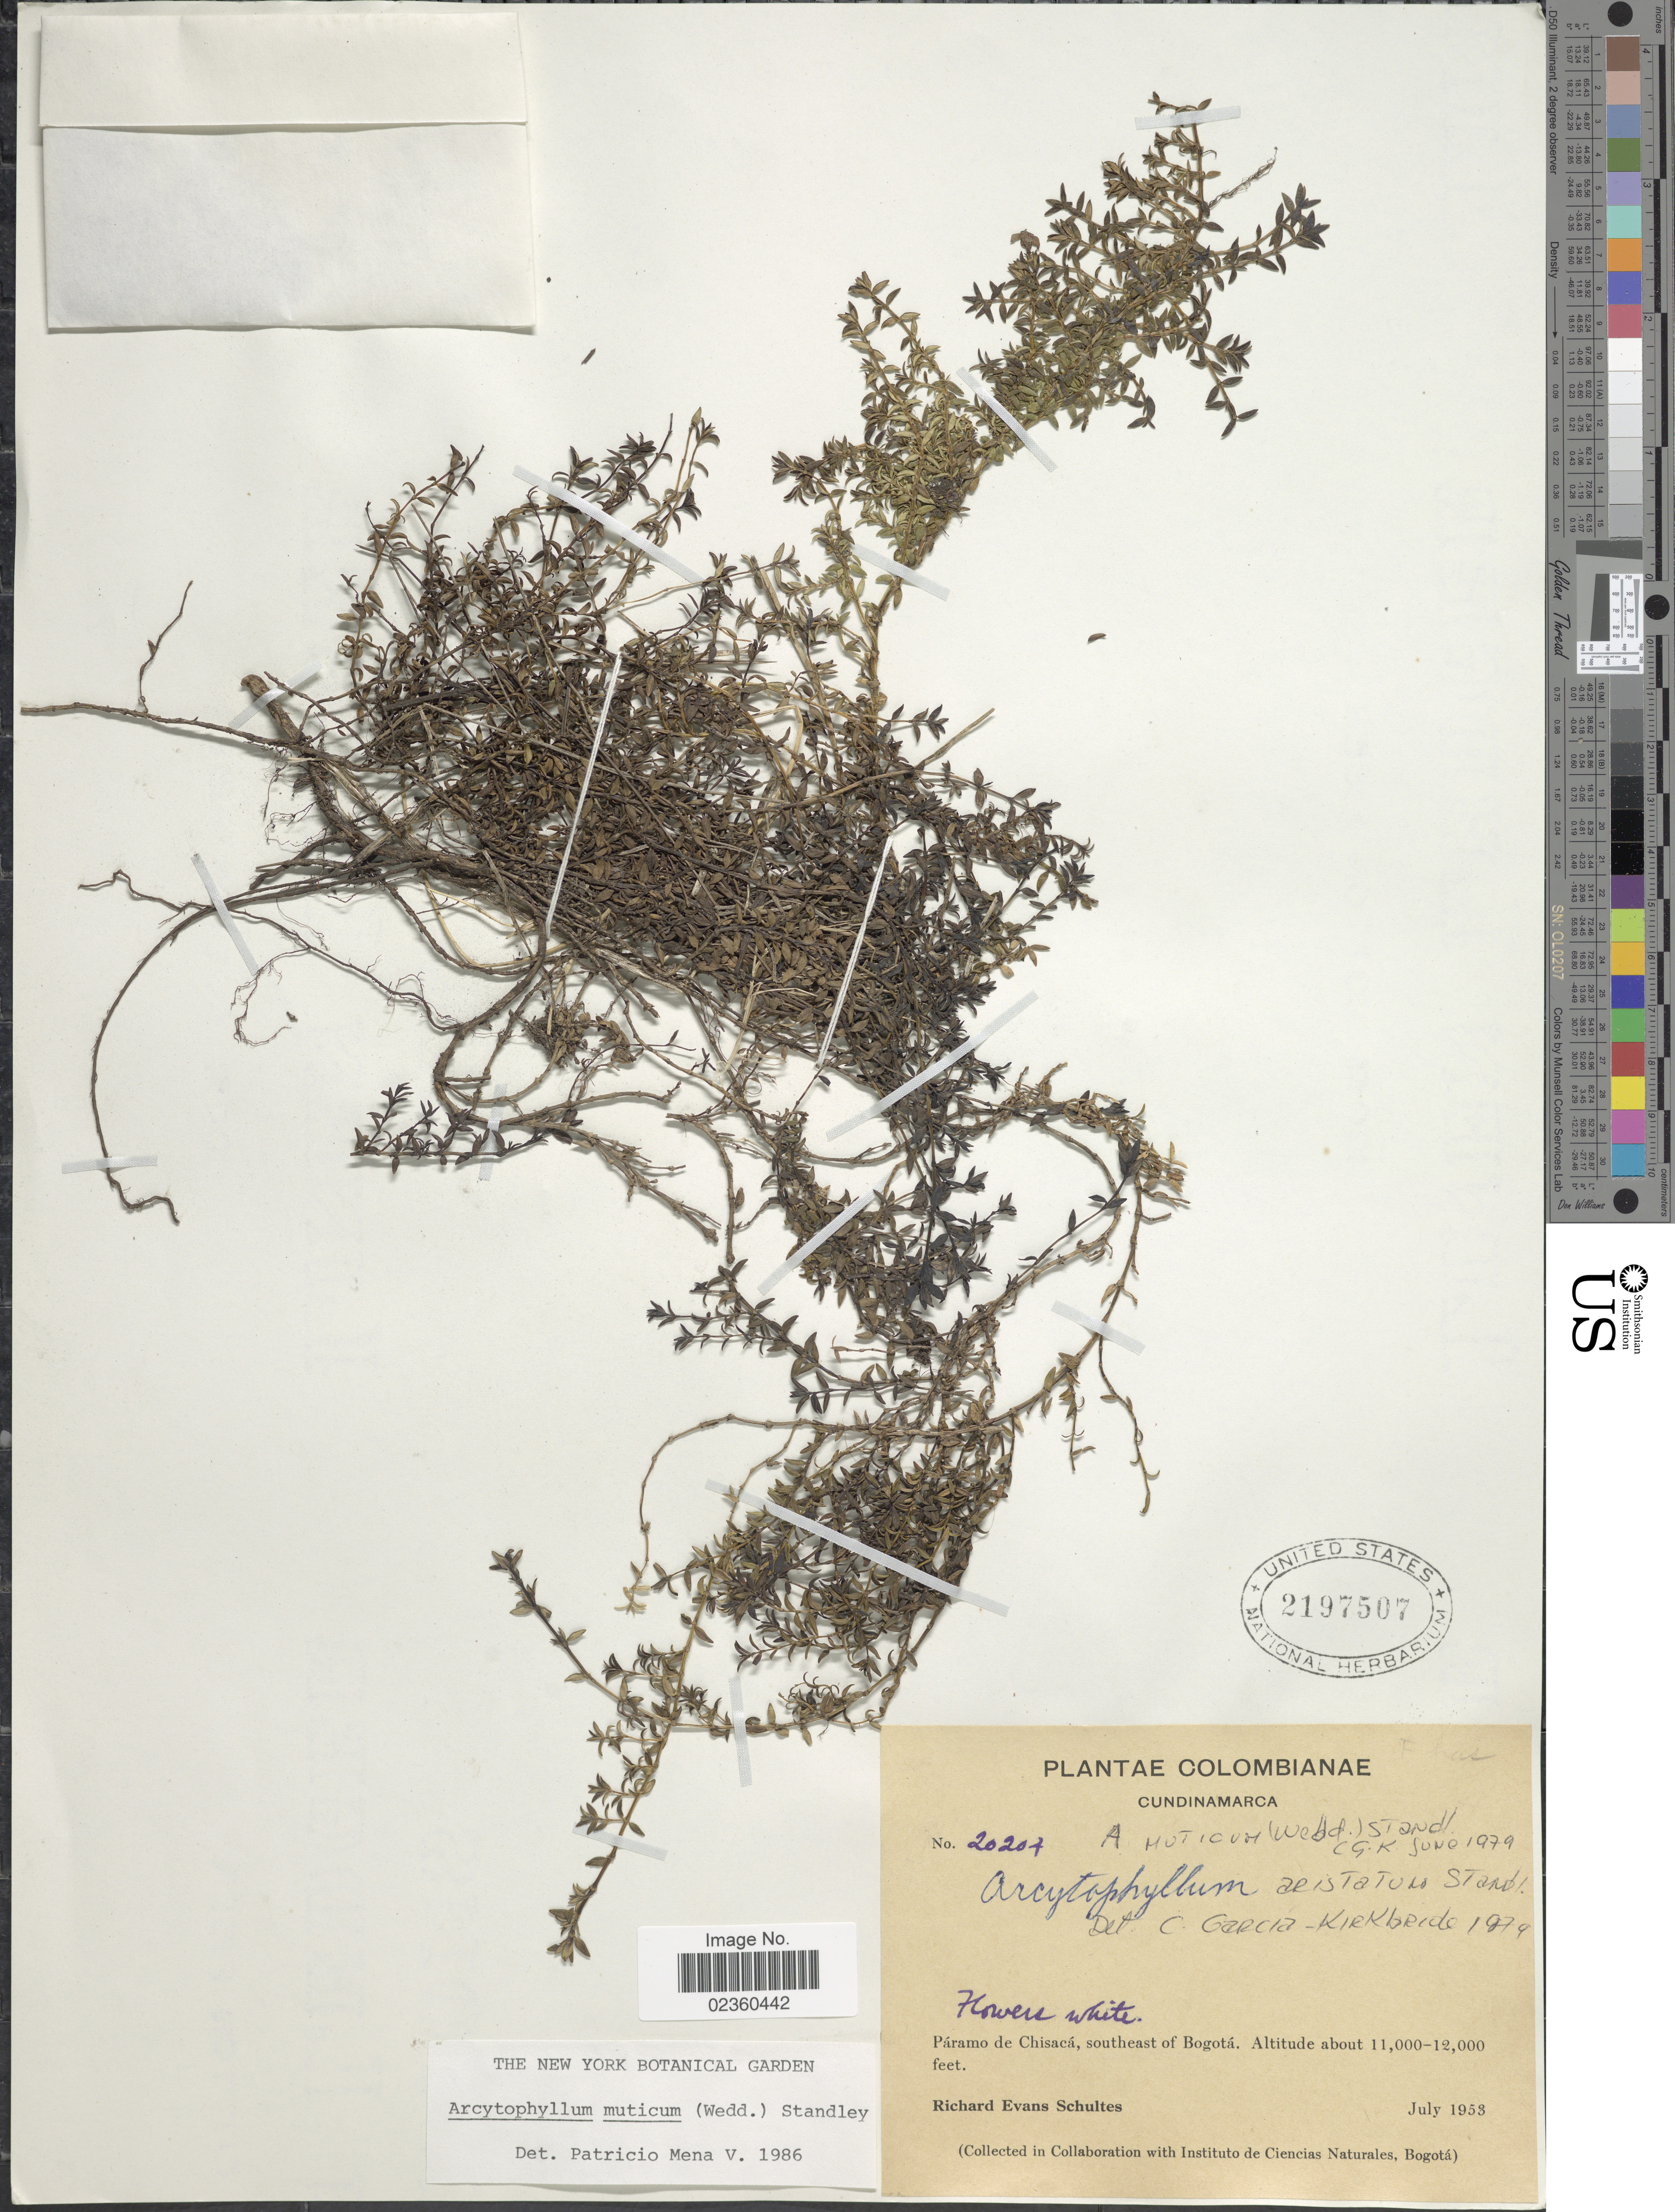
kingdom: Plantae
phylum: Tracheophyta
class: Magnoliopsida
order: Gentianales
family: Rubiaceae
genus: Arcytophyllum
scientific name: Arcytophyllum muticum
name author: (Wedd.) Standl.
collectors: R. E. Schultes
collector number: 20204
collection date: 1953-07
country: Colombia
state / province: Cundinamarca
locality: Páramo de Chisacá, southeast of Bogotá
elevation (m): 3353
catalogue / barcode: US 2197507